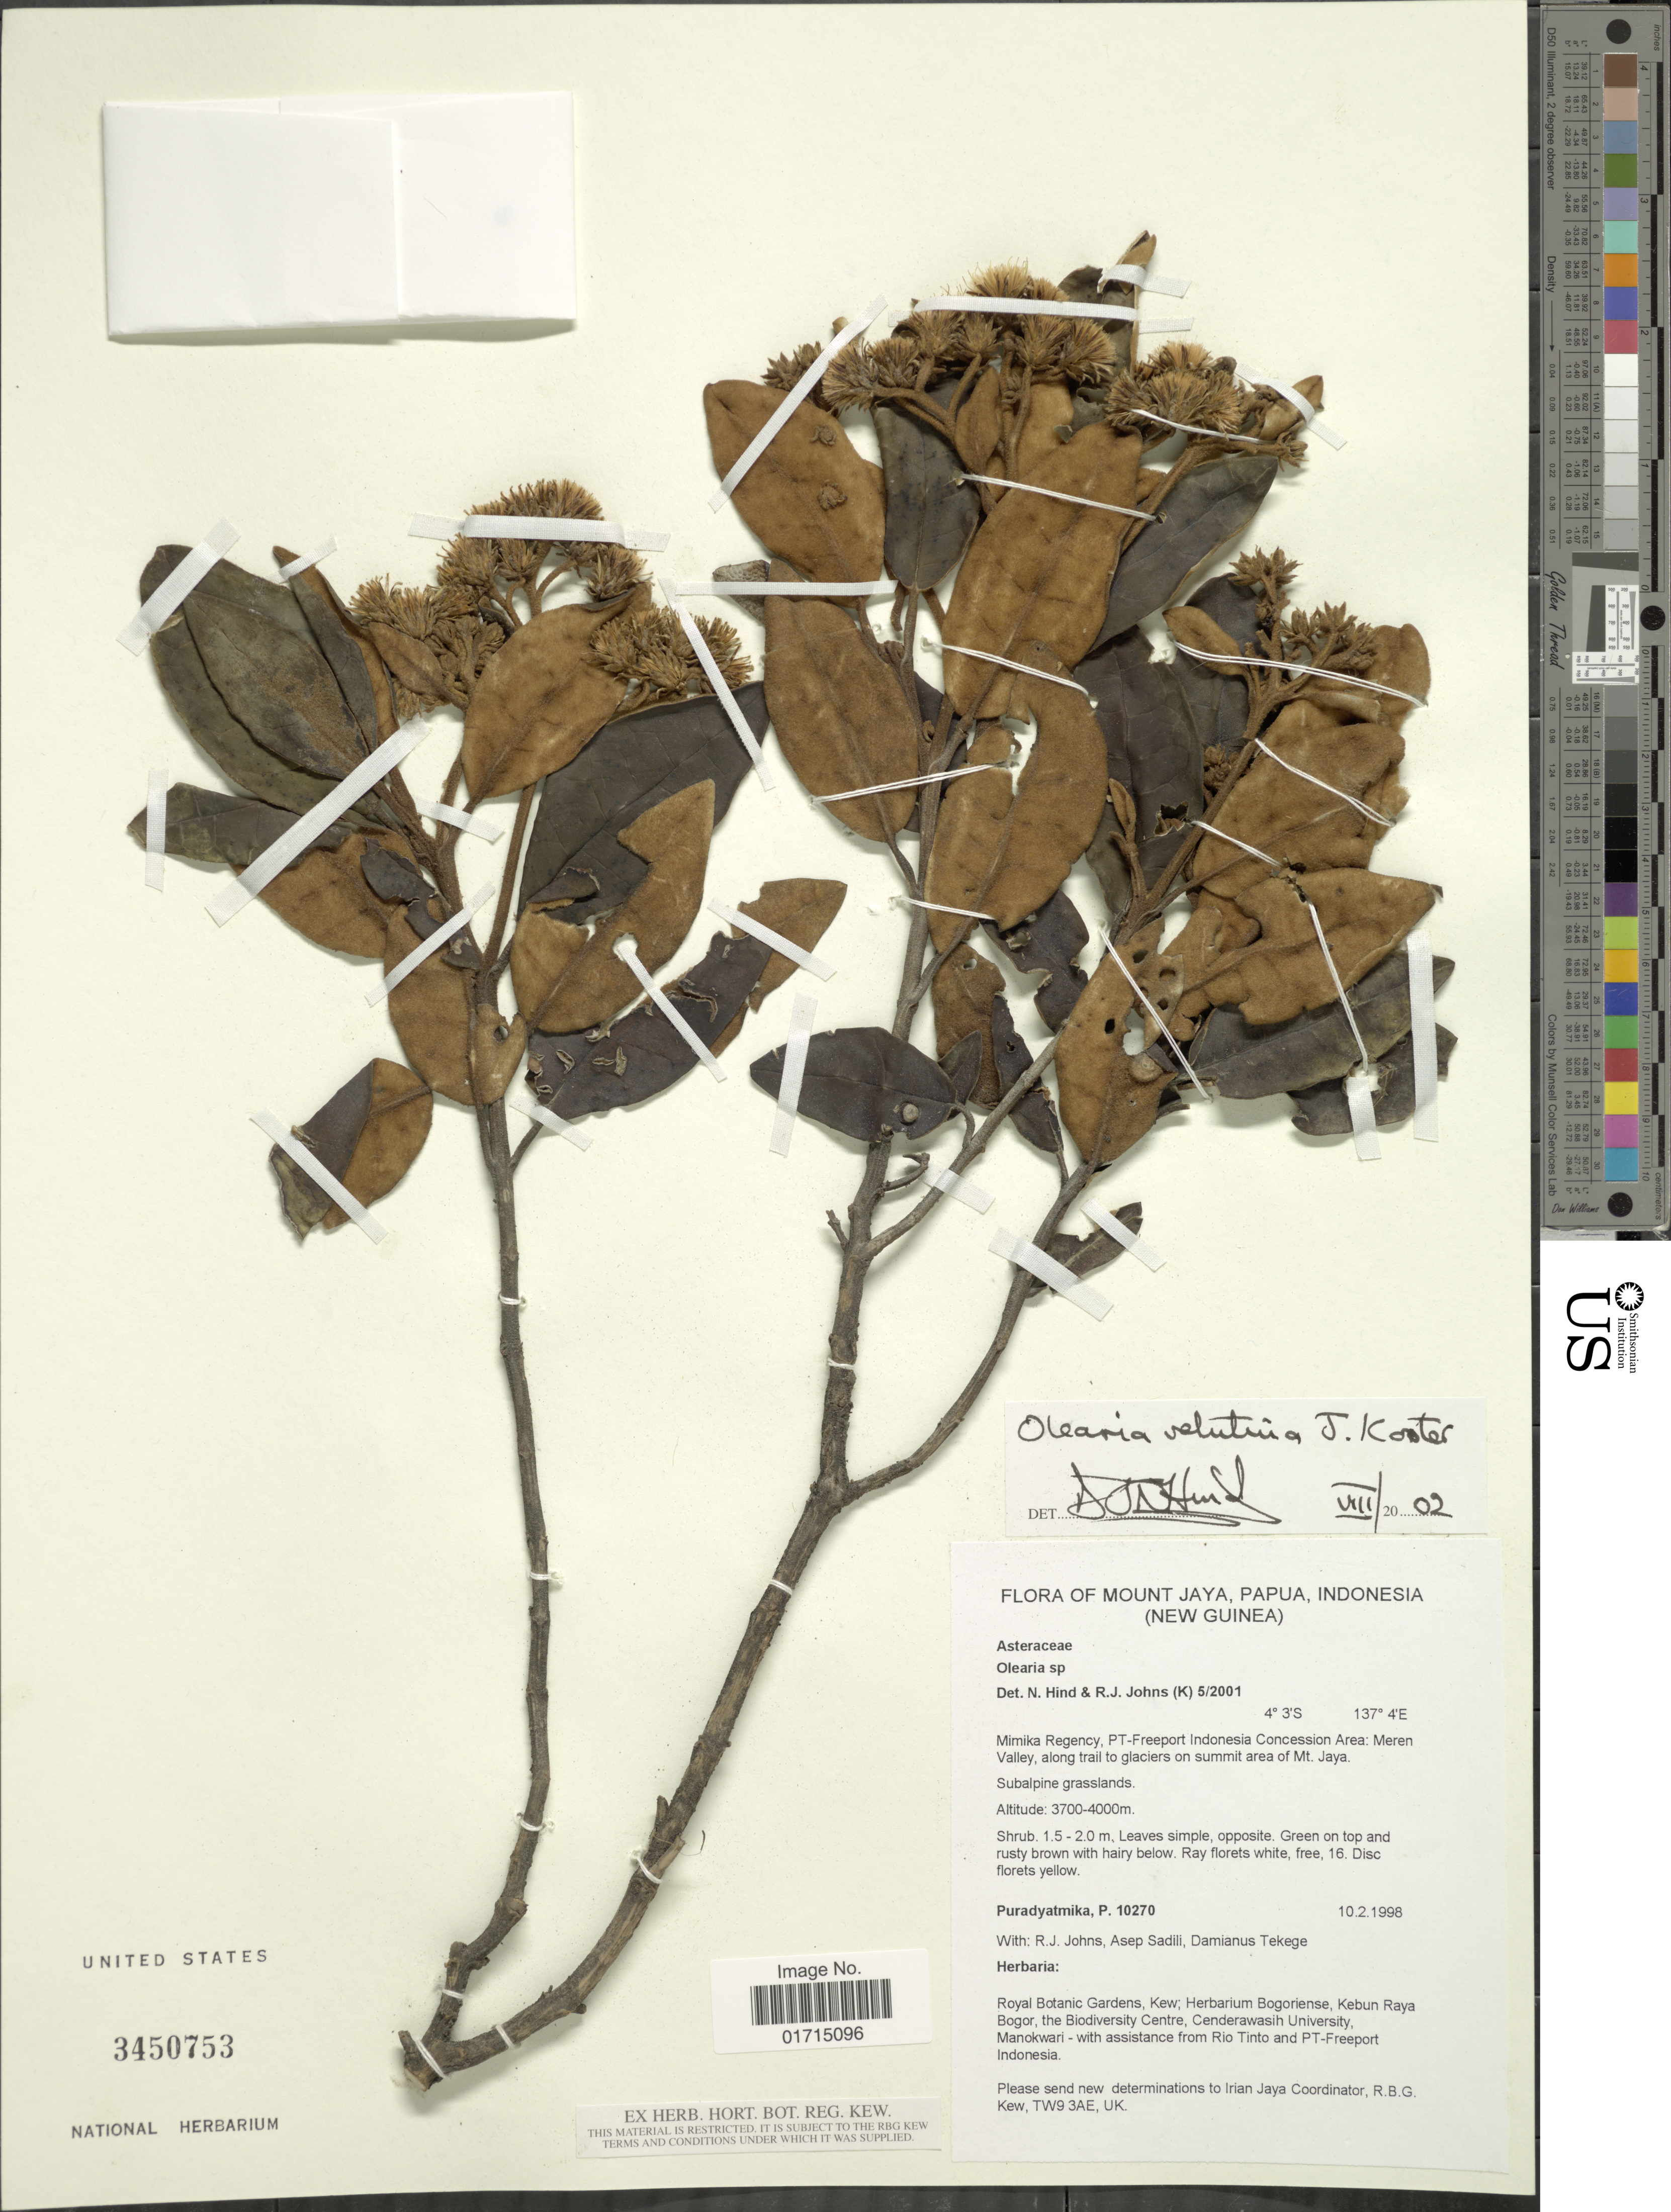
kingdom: Plantae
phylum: Tracheophyta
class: Magnoliopsida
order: Asterales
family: Asteraceae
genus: Olearia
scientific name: Olearia velutina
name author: J. Kost.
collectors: P. Puradyatmika, R. Johns, A. Sadili & D. Tekege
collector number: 10270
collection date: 1998-02-10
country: Indonesia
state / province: Papua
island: New Guinea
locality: Mount Jaya, Papua, Indonesia (New Guinea). Mimika Regency, PT-Freeport Indonesia Concession Area: Meren Valley, along trail to glaciers on summit area of Mt. Jaya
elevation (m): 3700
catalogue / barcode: US 3450753